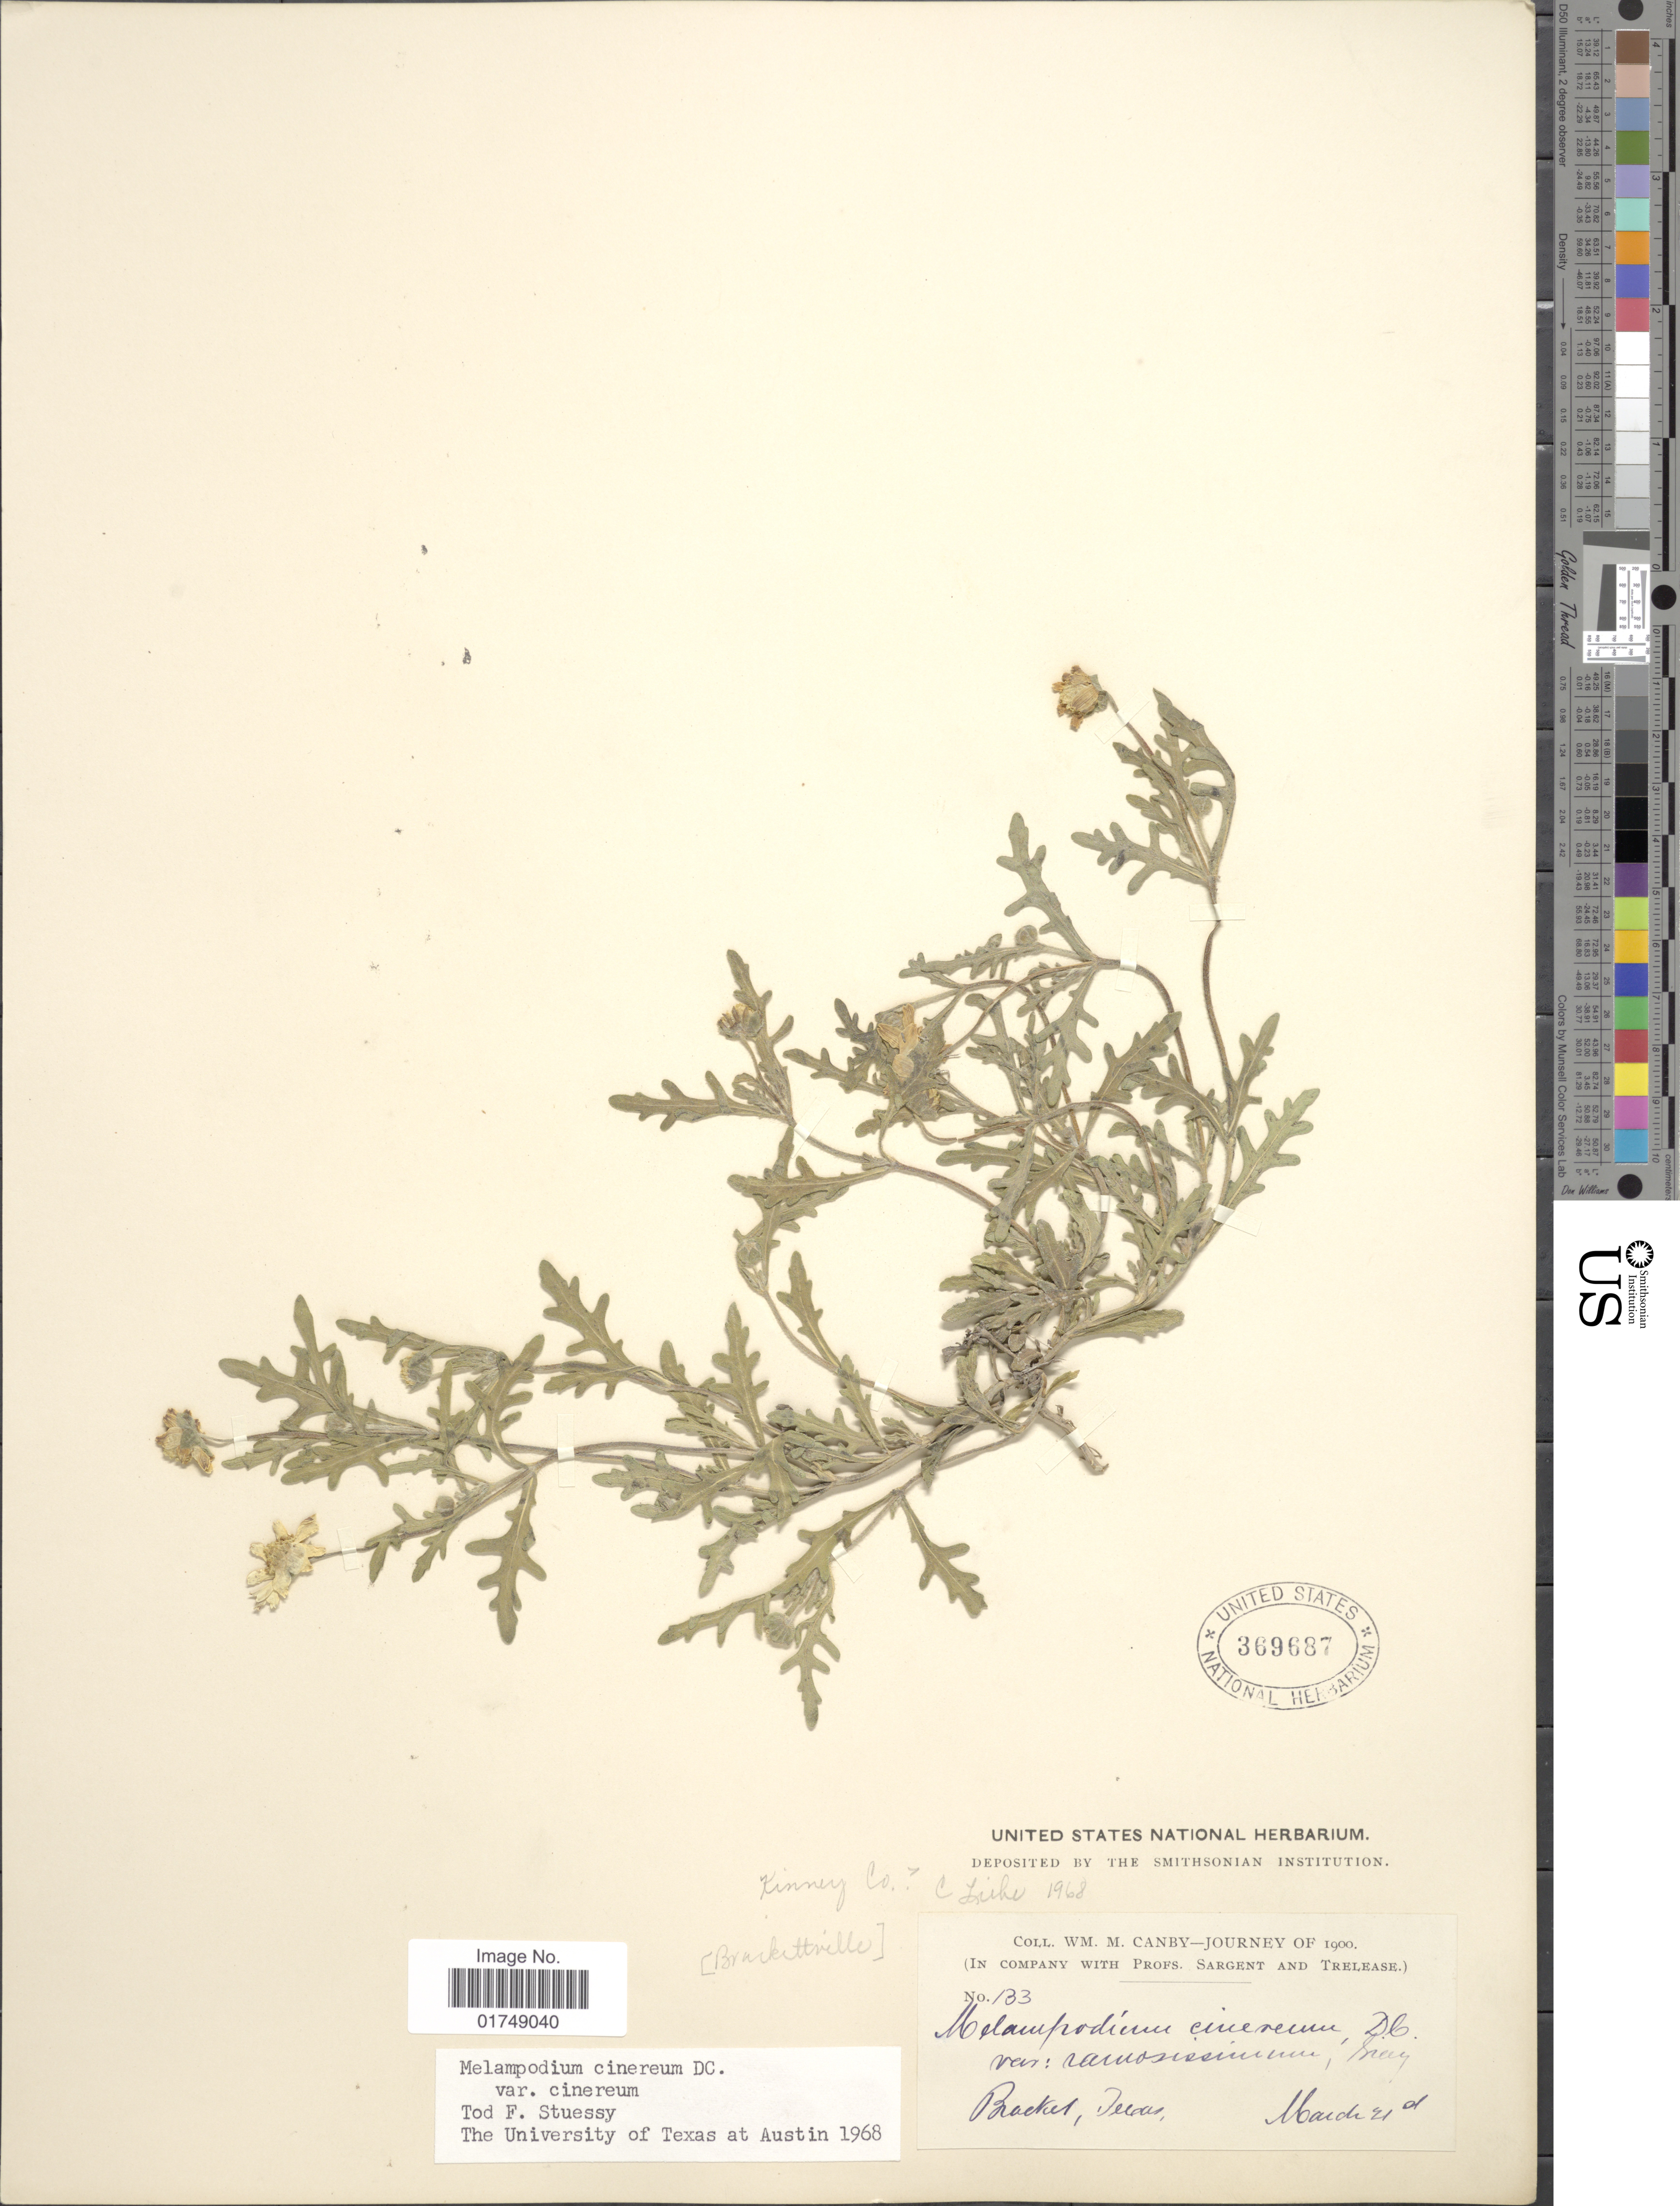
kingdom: Plantae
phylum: Tracheophyta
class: Magnoliopsida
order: Asterales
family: Asteraceae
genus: Melampodium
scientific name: Melampodium cinereum var. cinereum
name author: DC.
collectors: W. M. Canby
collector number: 133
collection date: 1900-03-31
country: United States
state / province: Texas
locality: Bracket. Kinney Co.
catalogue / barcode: US 369687